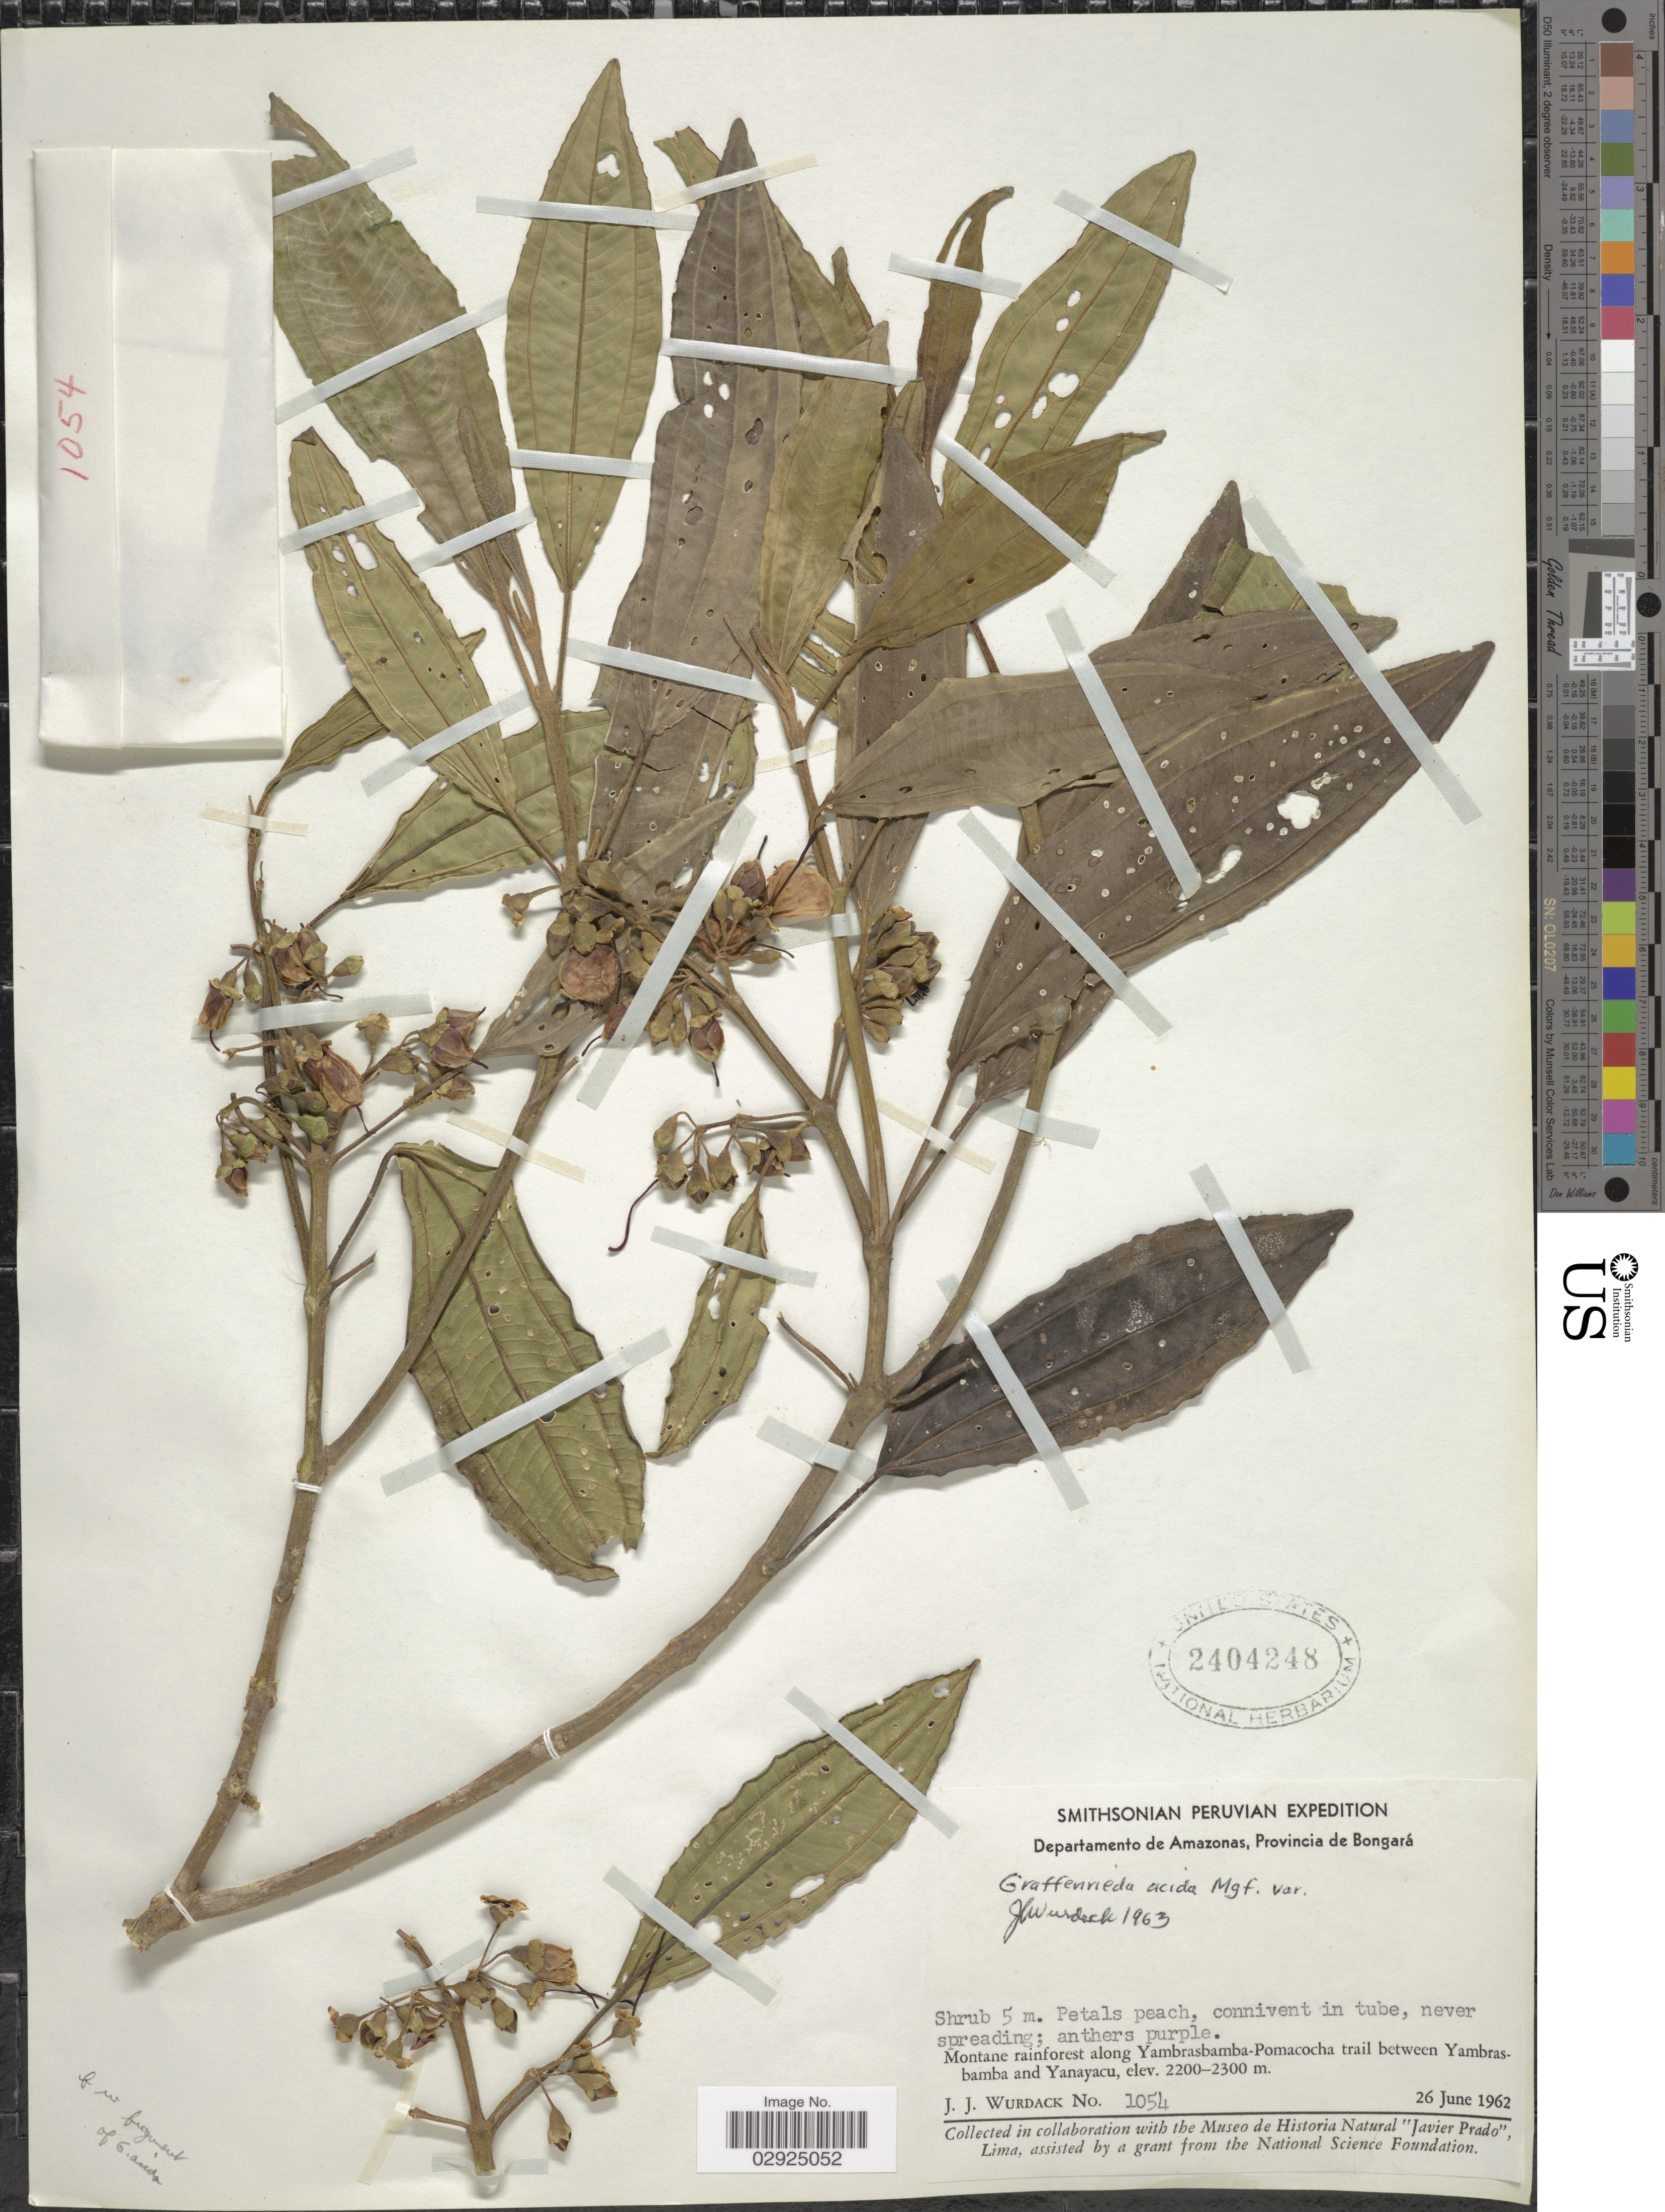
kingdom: Plantae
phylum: Tracheophyta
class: Magnoliopsida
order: Myrtales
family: Melastomataceae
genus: Meriania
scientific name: Meriania acida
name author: (Markgr.) Wurdack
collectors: J. J. Wurdack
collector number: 1054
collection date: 1962-06-26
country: Peru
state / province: Amazonas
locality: Departamento de Amazonas, Provincia de Bongará, Montane rainforest along Yambrasabamba-Pomacocha trail between Yambrasbamba and Yanayacu.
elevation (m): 2200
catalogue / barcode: US 2404248